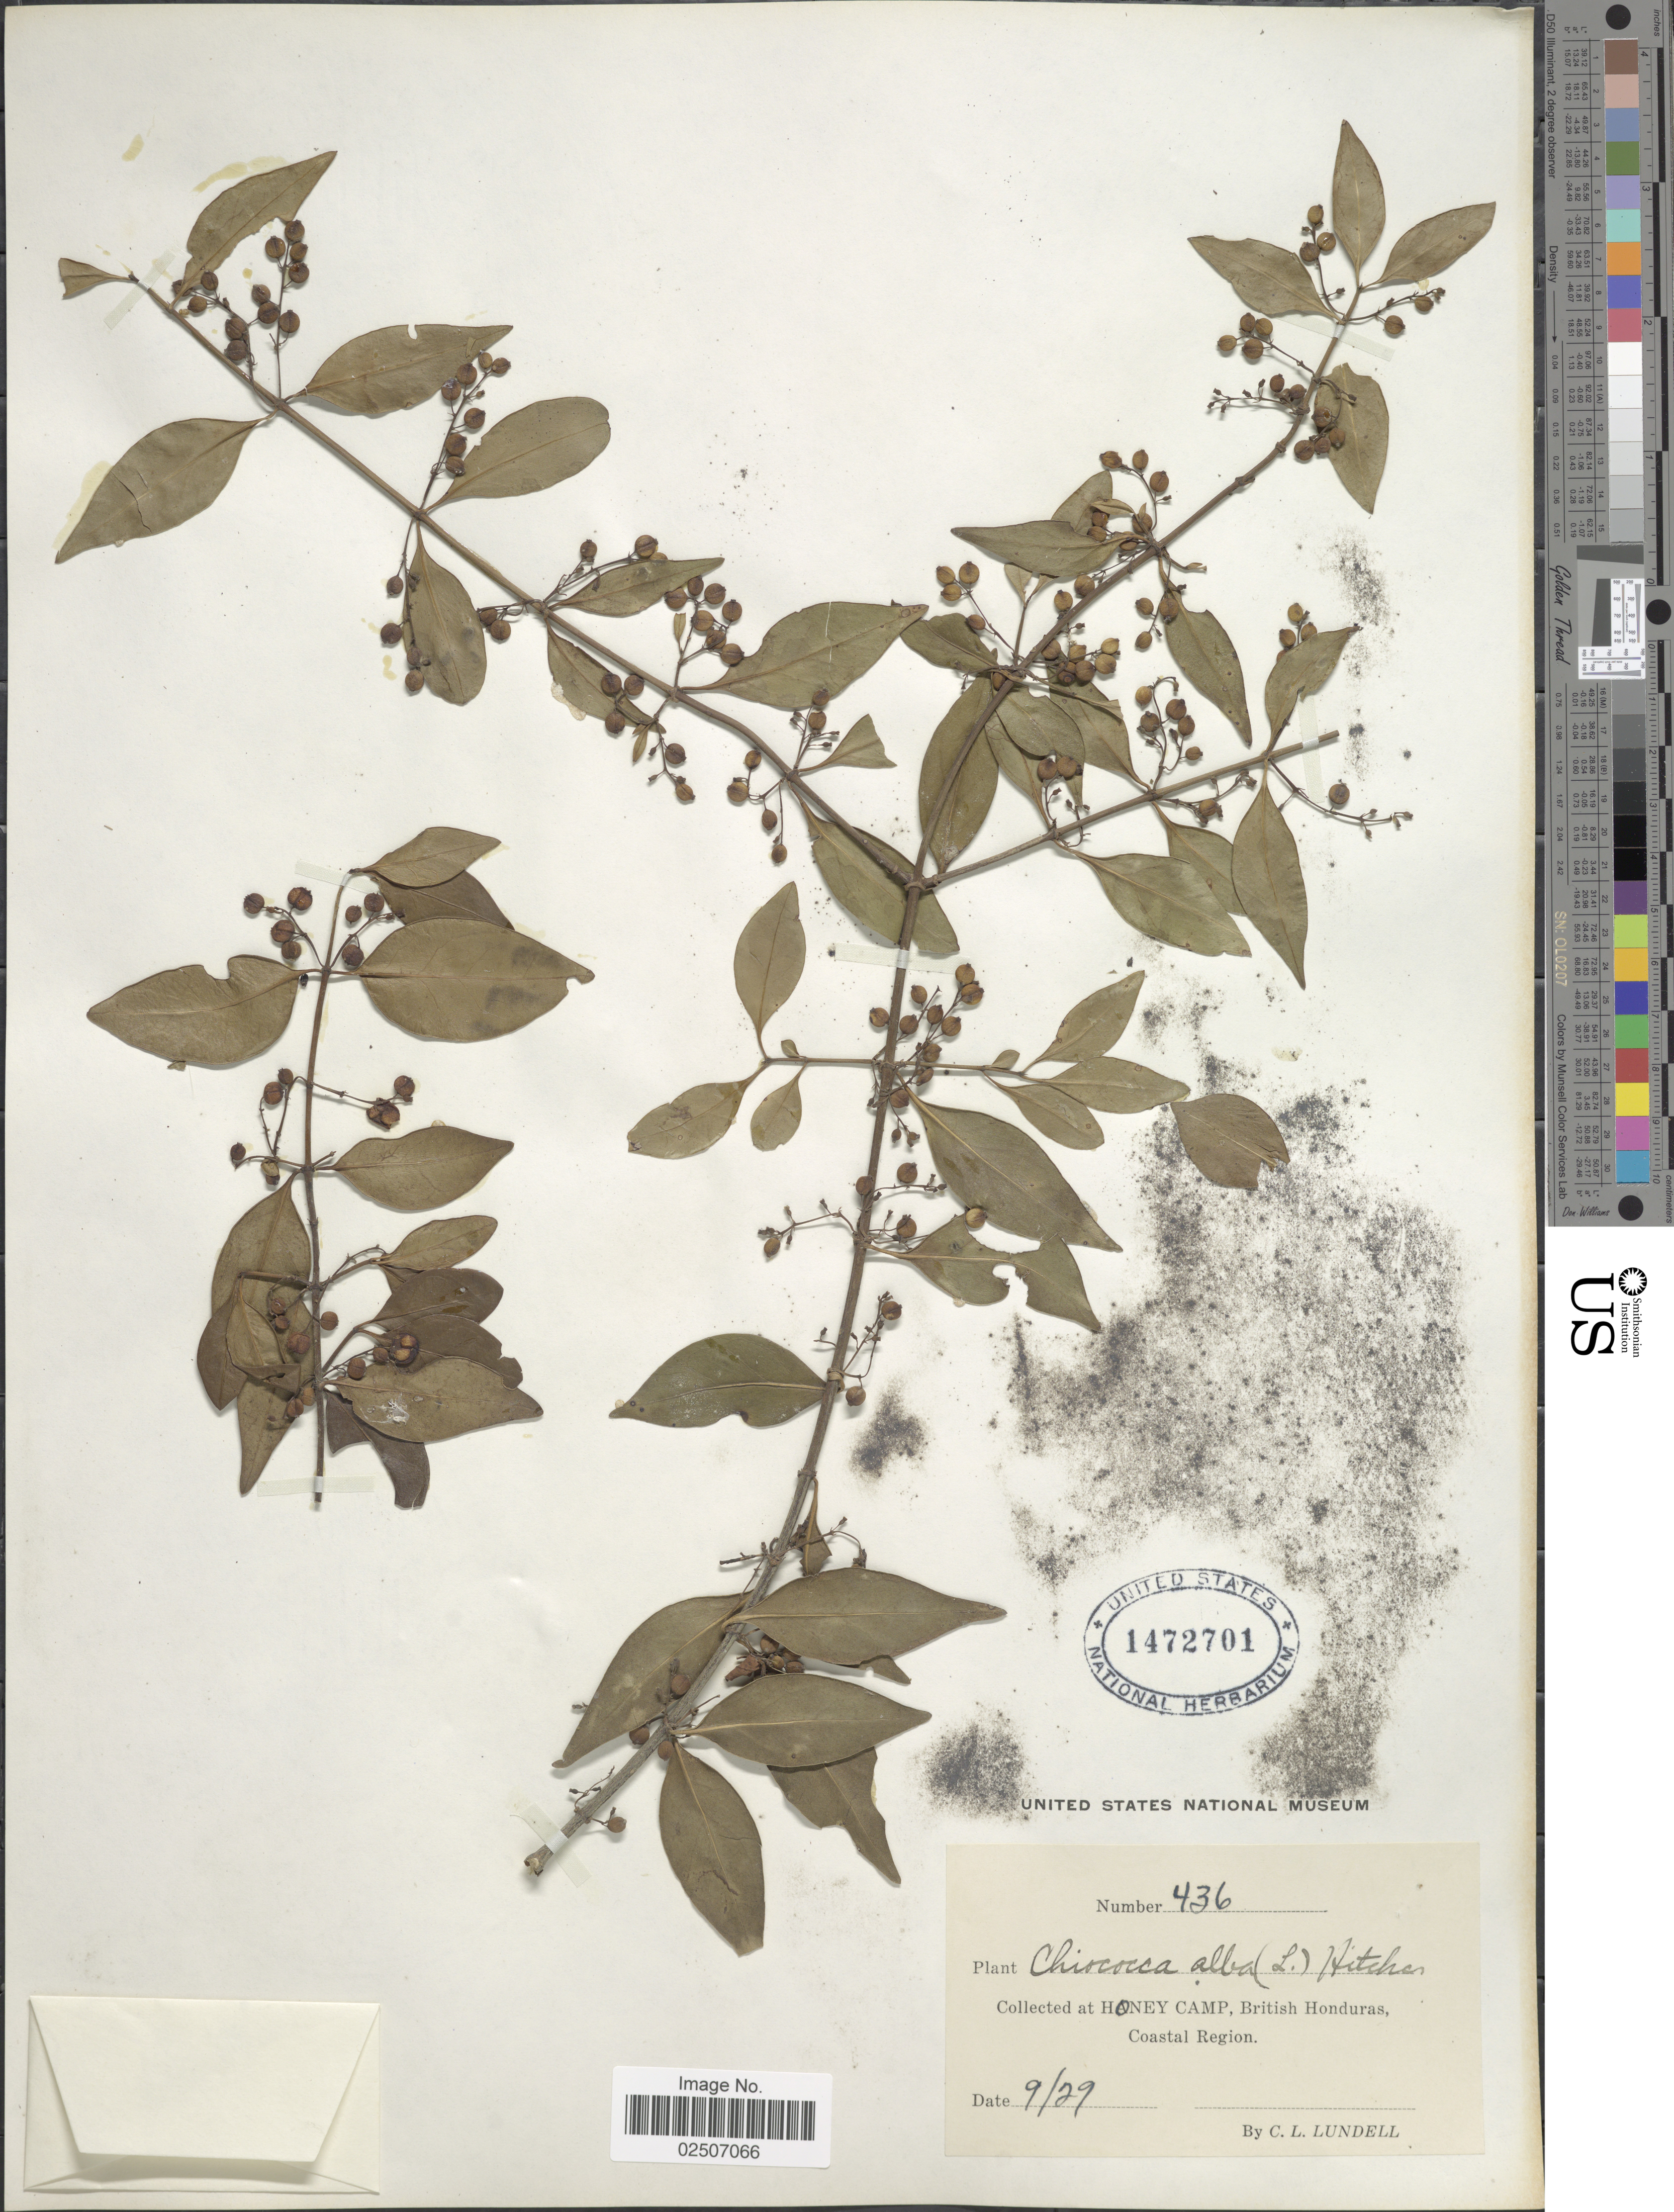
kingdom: Plantae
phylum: Tracheophyta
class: Magnoliopsida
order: Gentianales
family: Rubiaceae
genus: Chiococca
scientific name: Chiococca alba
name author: (L.) Hitchc.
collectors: C. L. Lundell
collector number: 436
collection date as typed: Transcribed d/m/y: /9/29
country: Belize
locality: Honey Camp, British Honduras, Coastal Region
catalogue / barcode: US 1472701